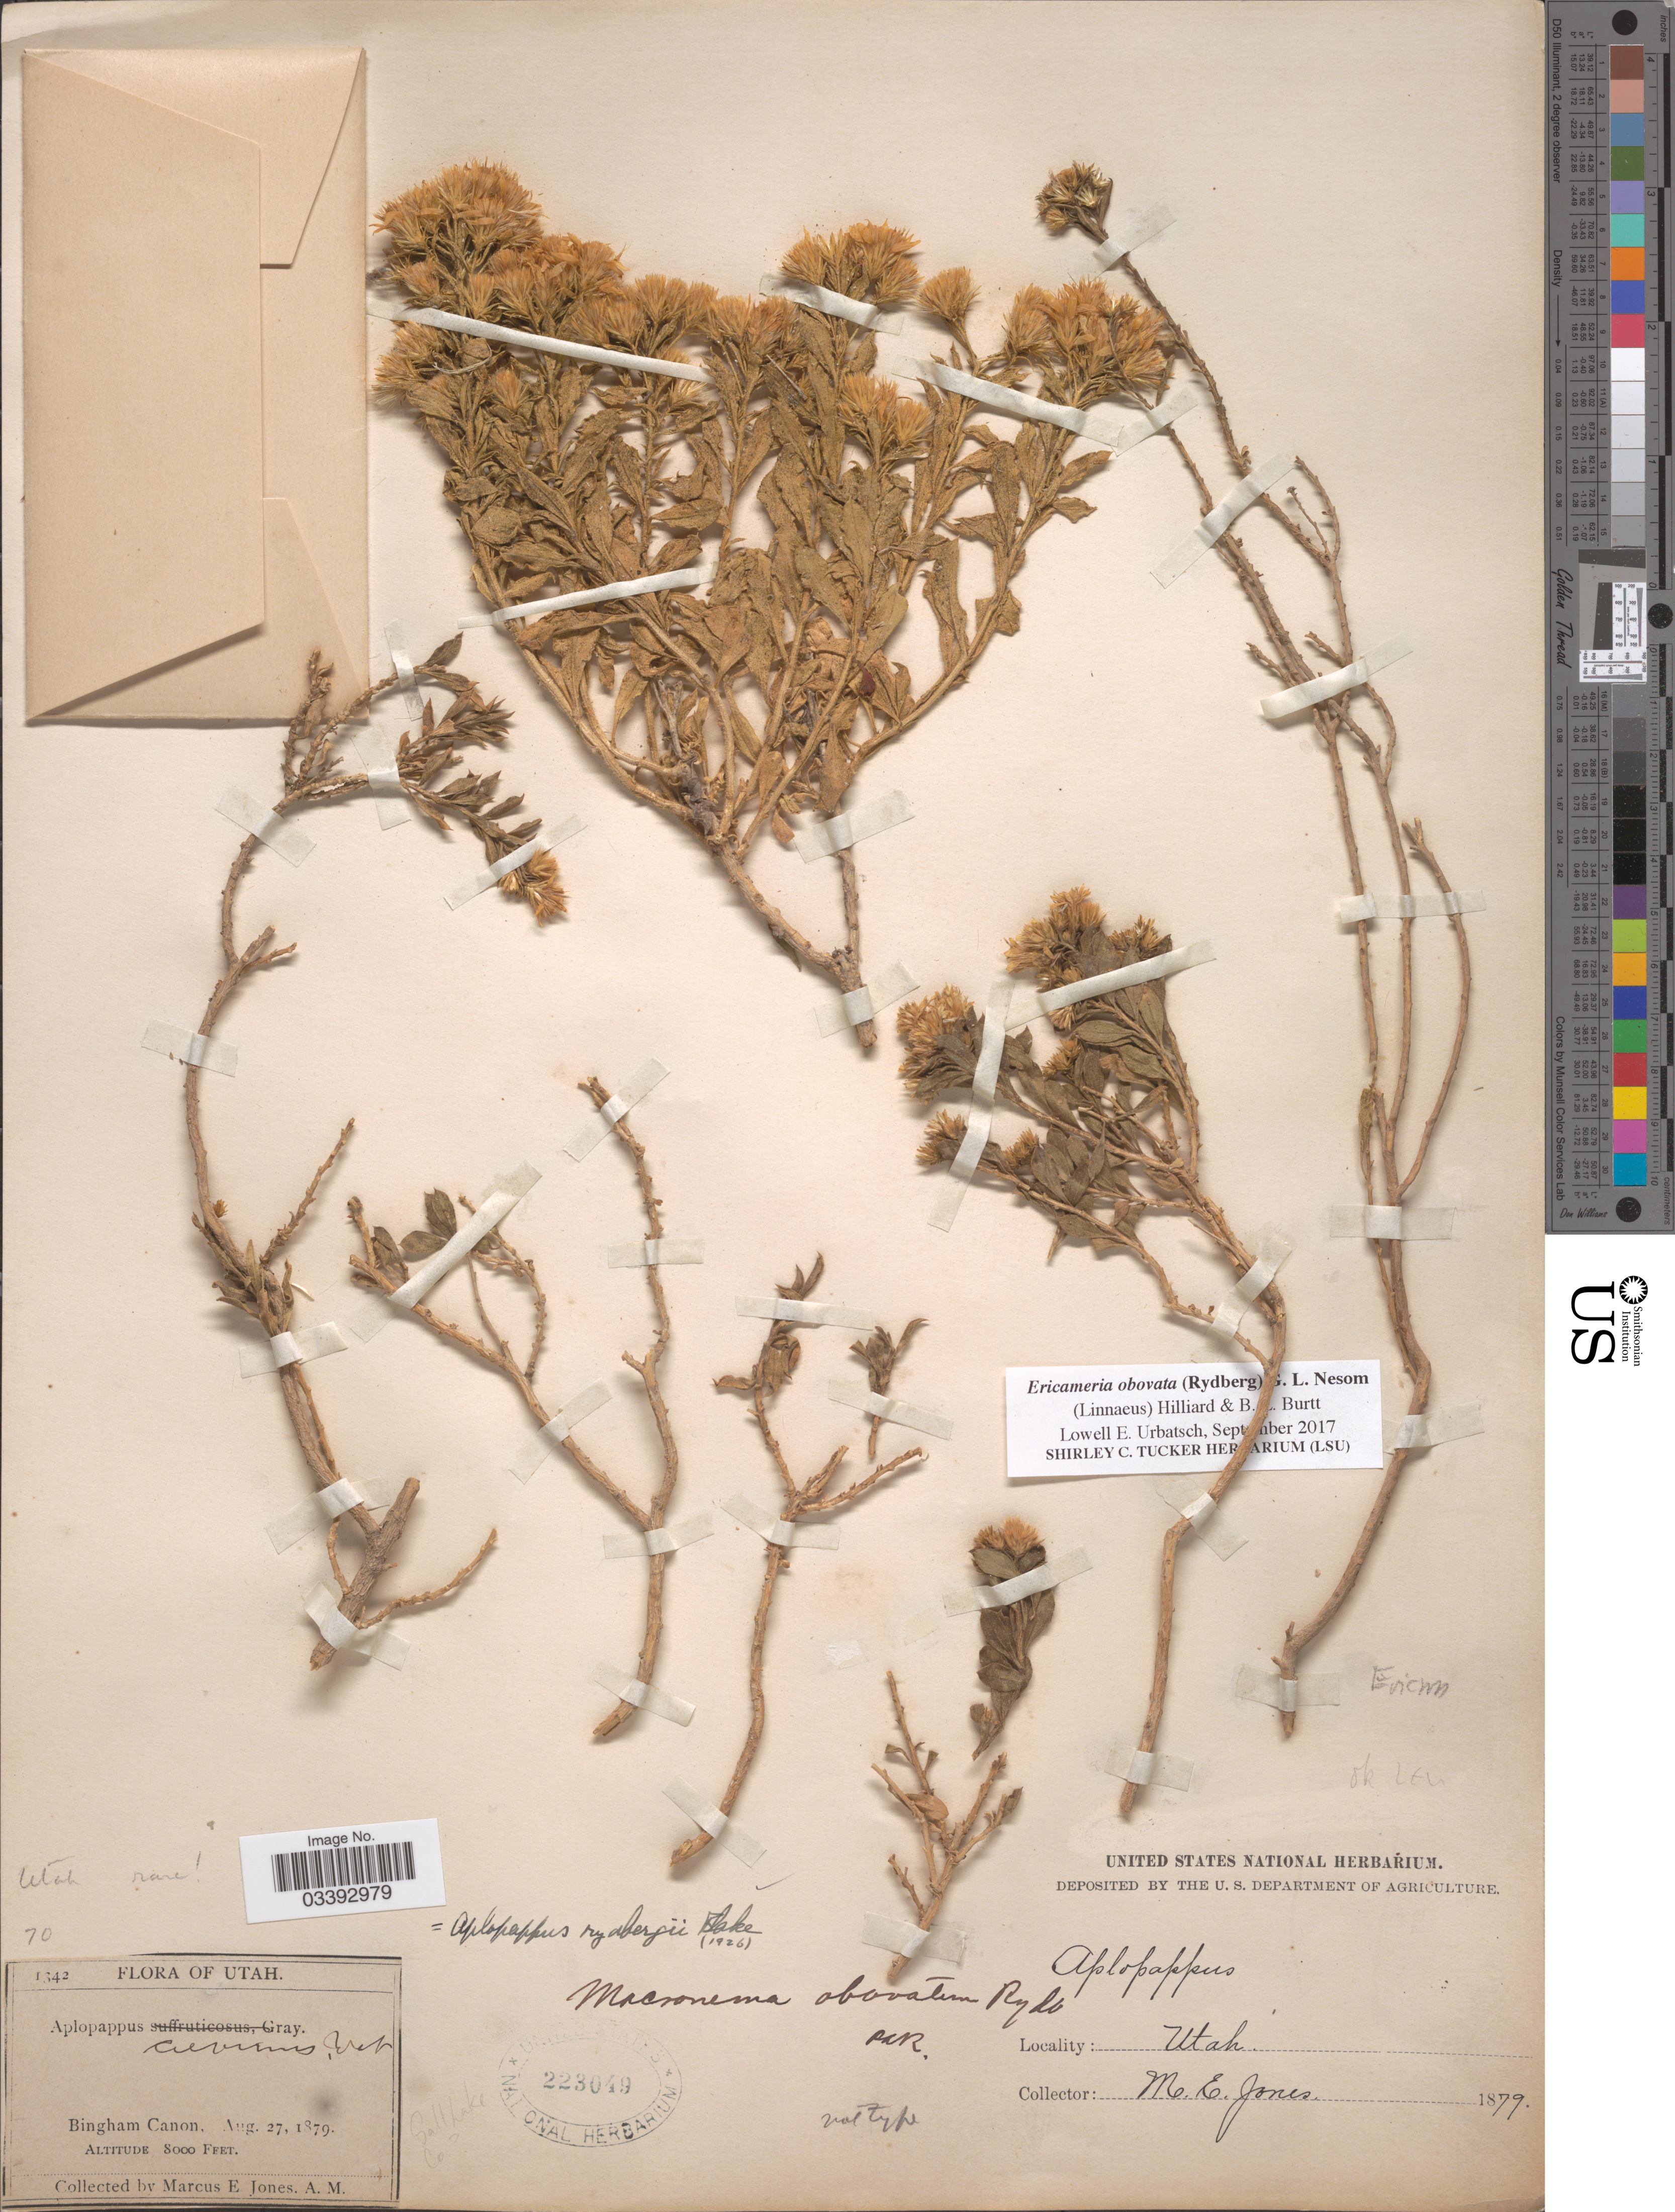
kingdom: Plantae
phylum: Tracheophyta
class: Magnoliopsida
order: Asterales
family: Asteraceae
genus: Ericameria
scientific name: Ericameria obovata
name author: (Rydb.) G.L. Nesom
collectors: M. E. Jones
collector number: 1342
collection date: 1879-08-27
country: United States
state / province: Utah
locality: Bingham Canon.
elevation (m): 2438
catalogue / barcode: US 223049